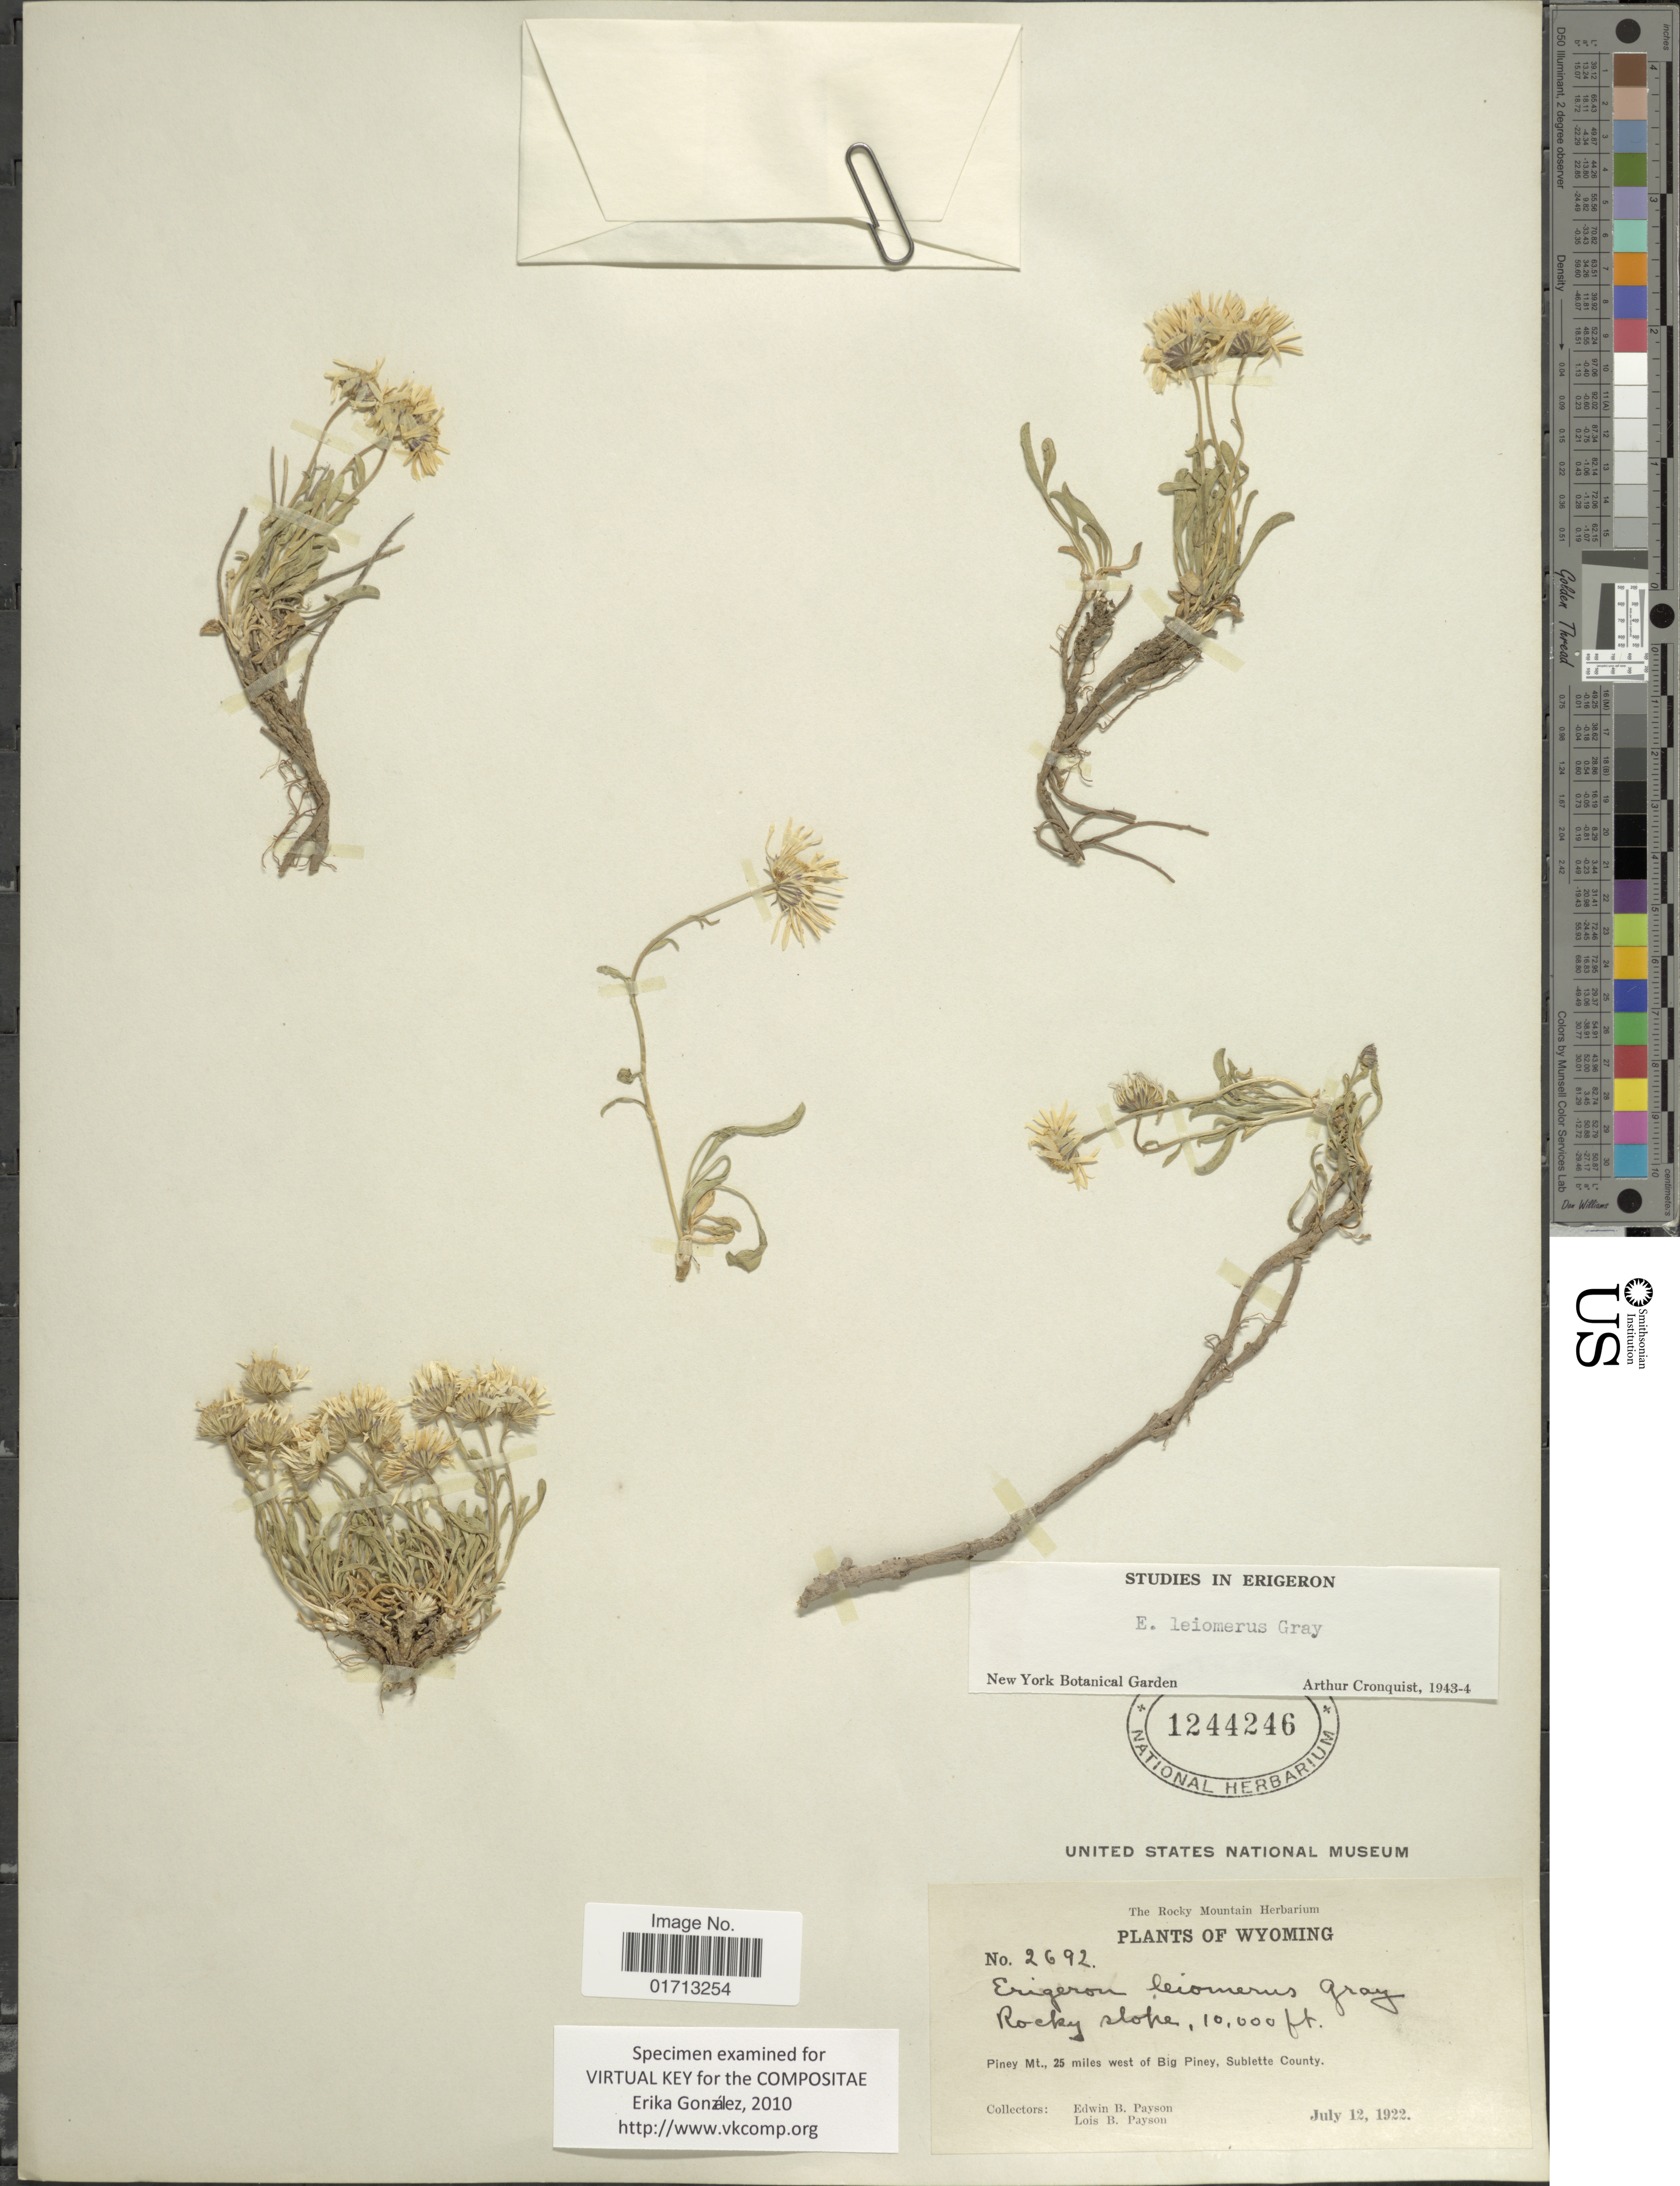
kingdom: Plantae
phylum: Tracheophyta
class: Magnoliopsida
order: Asterales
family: Asteraceae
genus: Erigeron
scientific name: Erigeron leiomerus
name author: A. Gray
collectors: E. B. Payson & L. Payson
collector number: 2692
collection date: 1922-07-12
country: United States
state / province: Wyoming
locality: Piney Mt., 25 miles west of Big Piney, Sublette County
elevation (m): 3048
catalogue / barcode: US 1244246